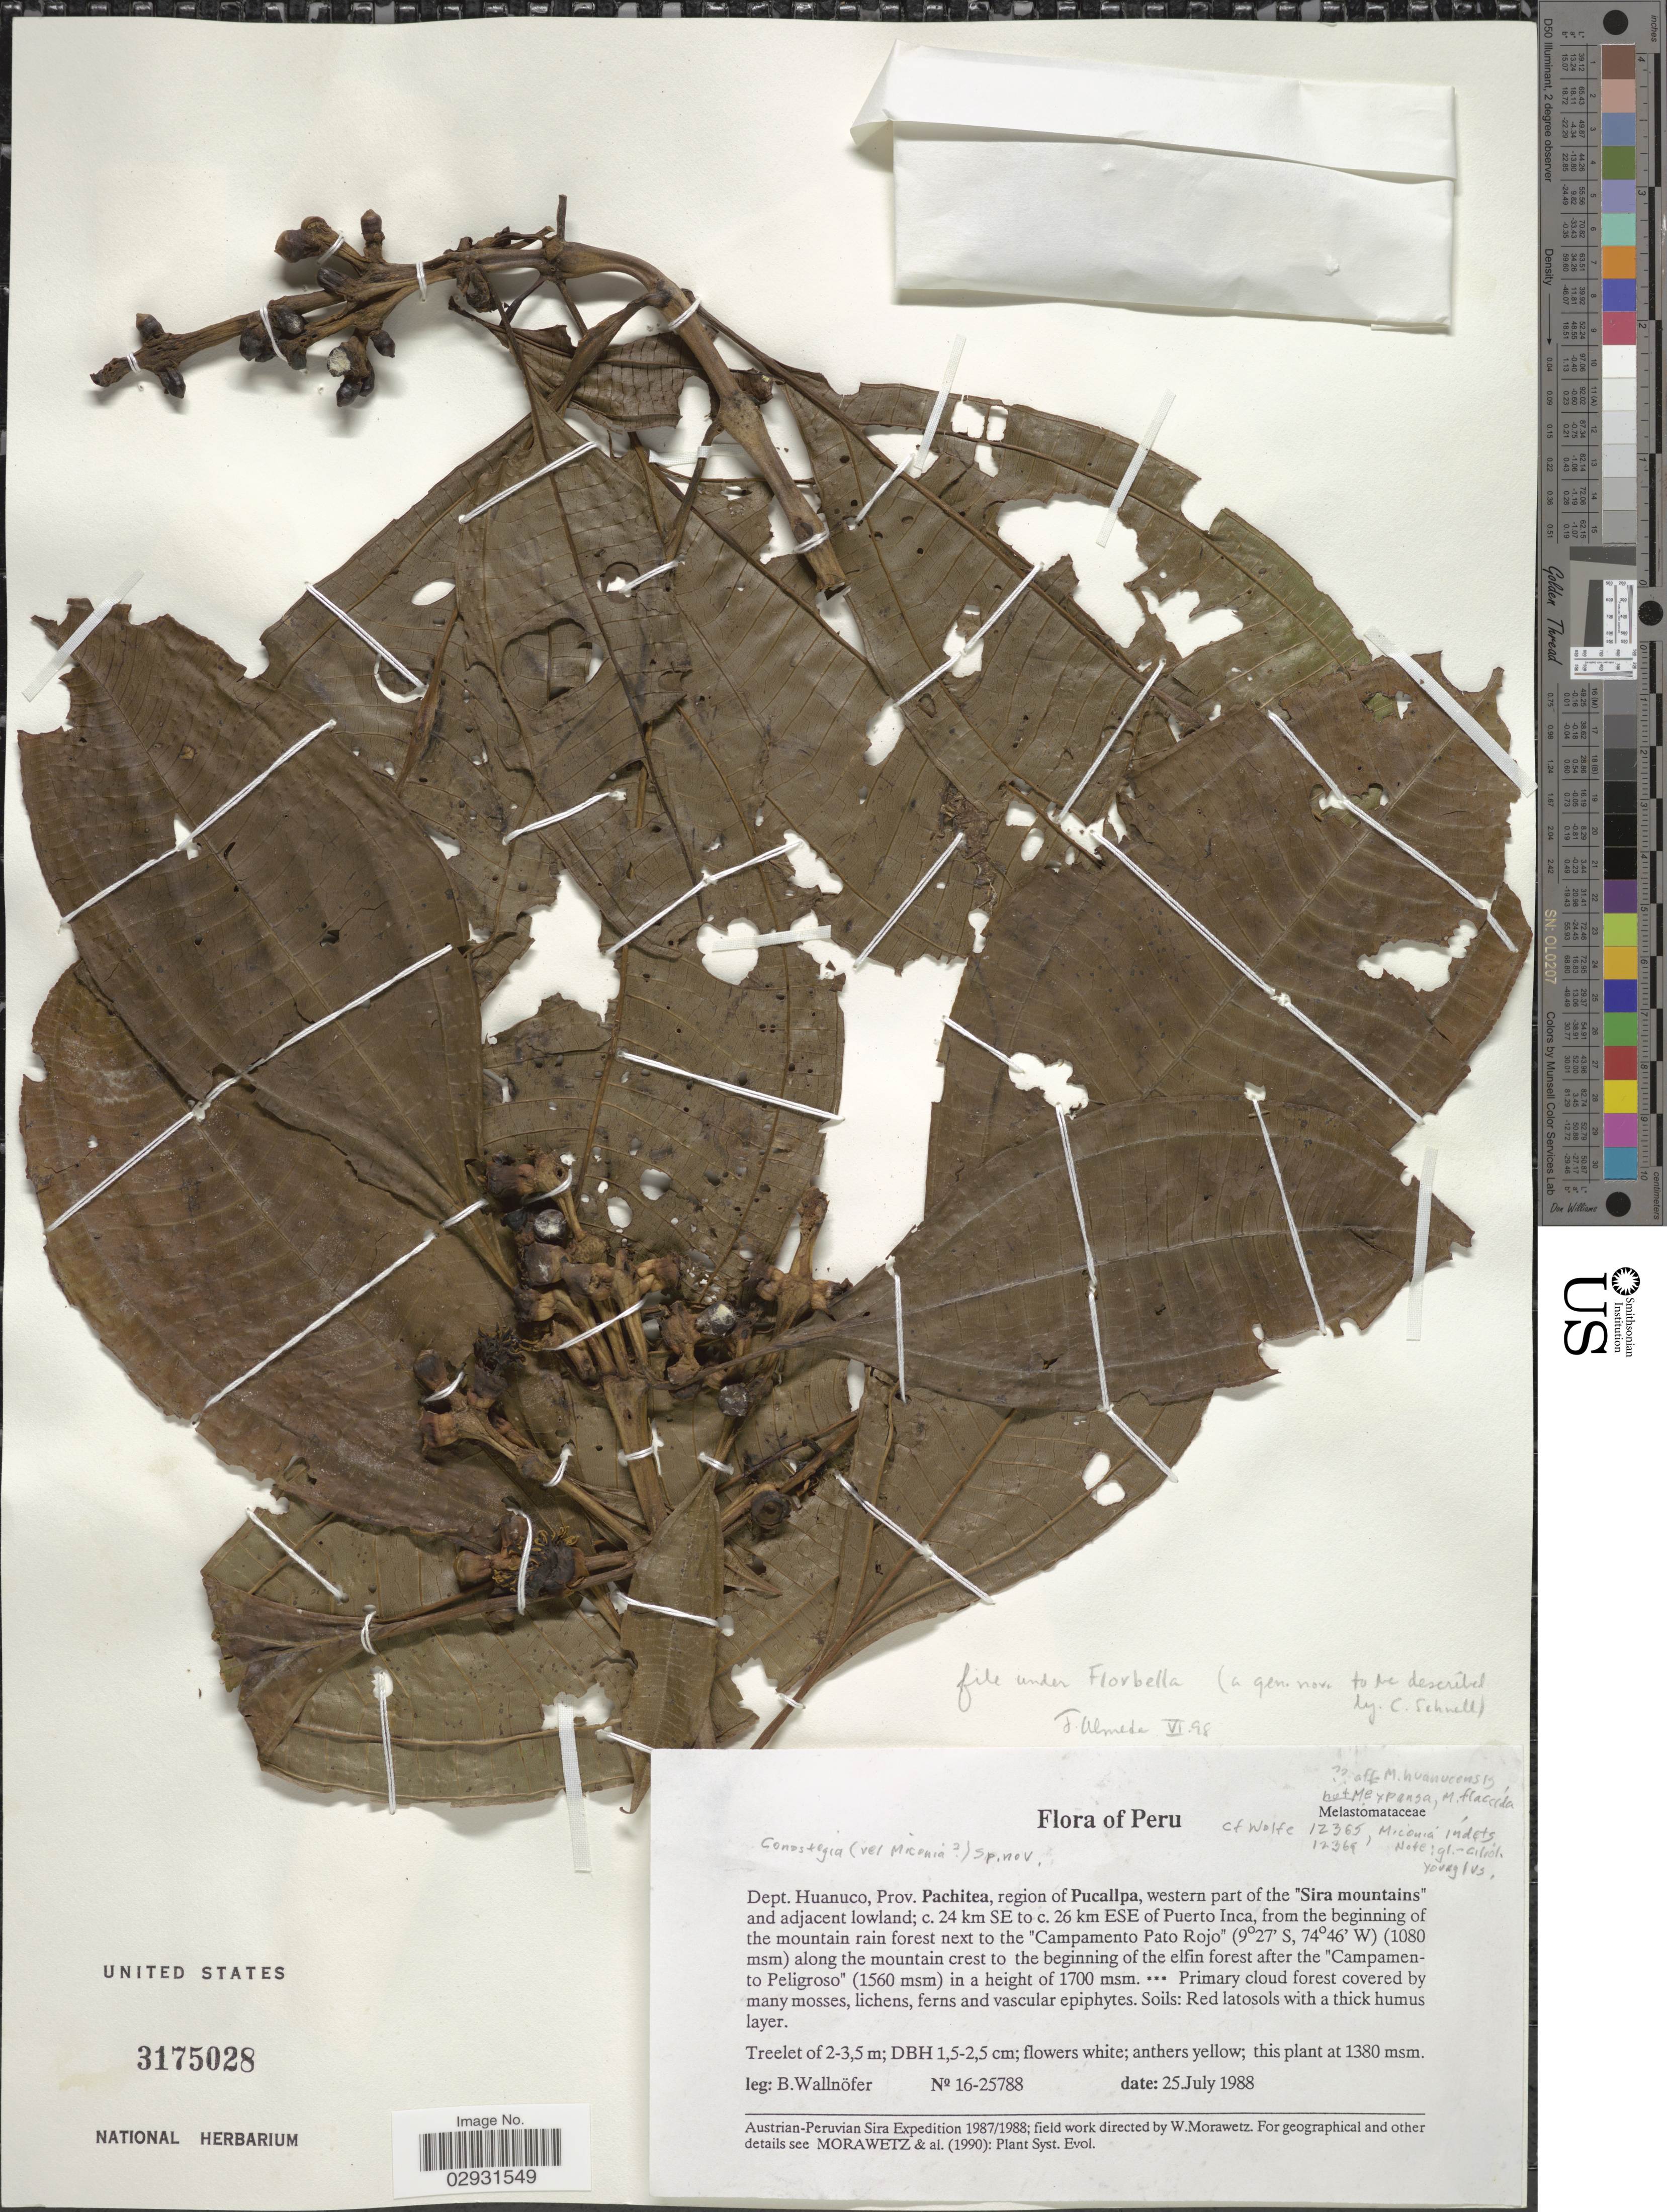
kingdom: Plantae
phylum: Tracheophyta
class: Magnoliopsida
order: Myrtales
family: Melastomataceae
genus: Conostegia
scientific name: Conostegia sp.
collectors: B. Wallnöfer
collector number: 16-25788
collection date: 1988-07-25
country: Peru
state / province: Huánuco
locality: Dept. Huanuco, Prov. Pachitea, region of Pucallpa, western part of the "Sira mountains" and adjacent lowland; c. 24 km SE to c. 26 km ESE of Puerto Inca, from the beginning of the mountain rain forest next to the "Campamento Pato Rojo", along the mountain crest to the beginning of the elfin forest after the "Campamento Peligroso".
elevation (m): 1080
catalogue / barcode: US 3175028